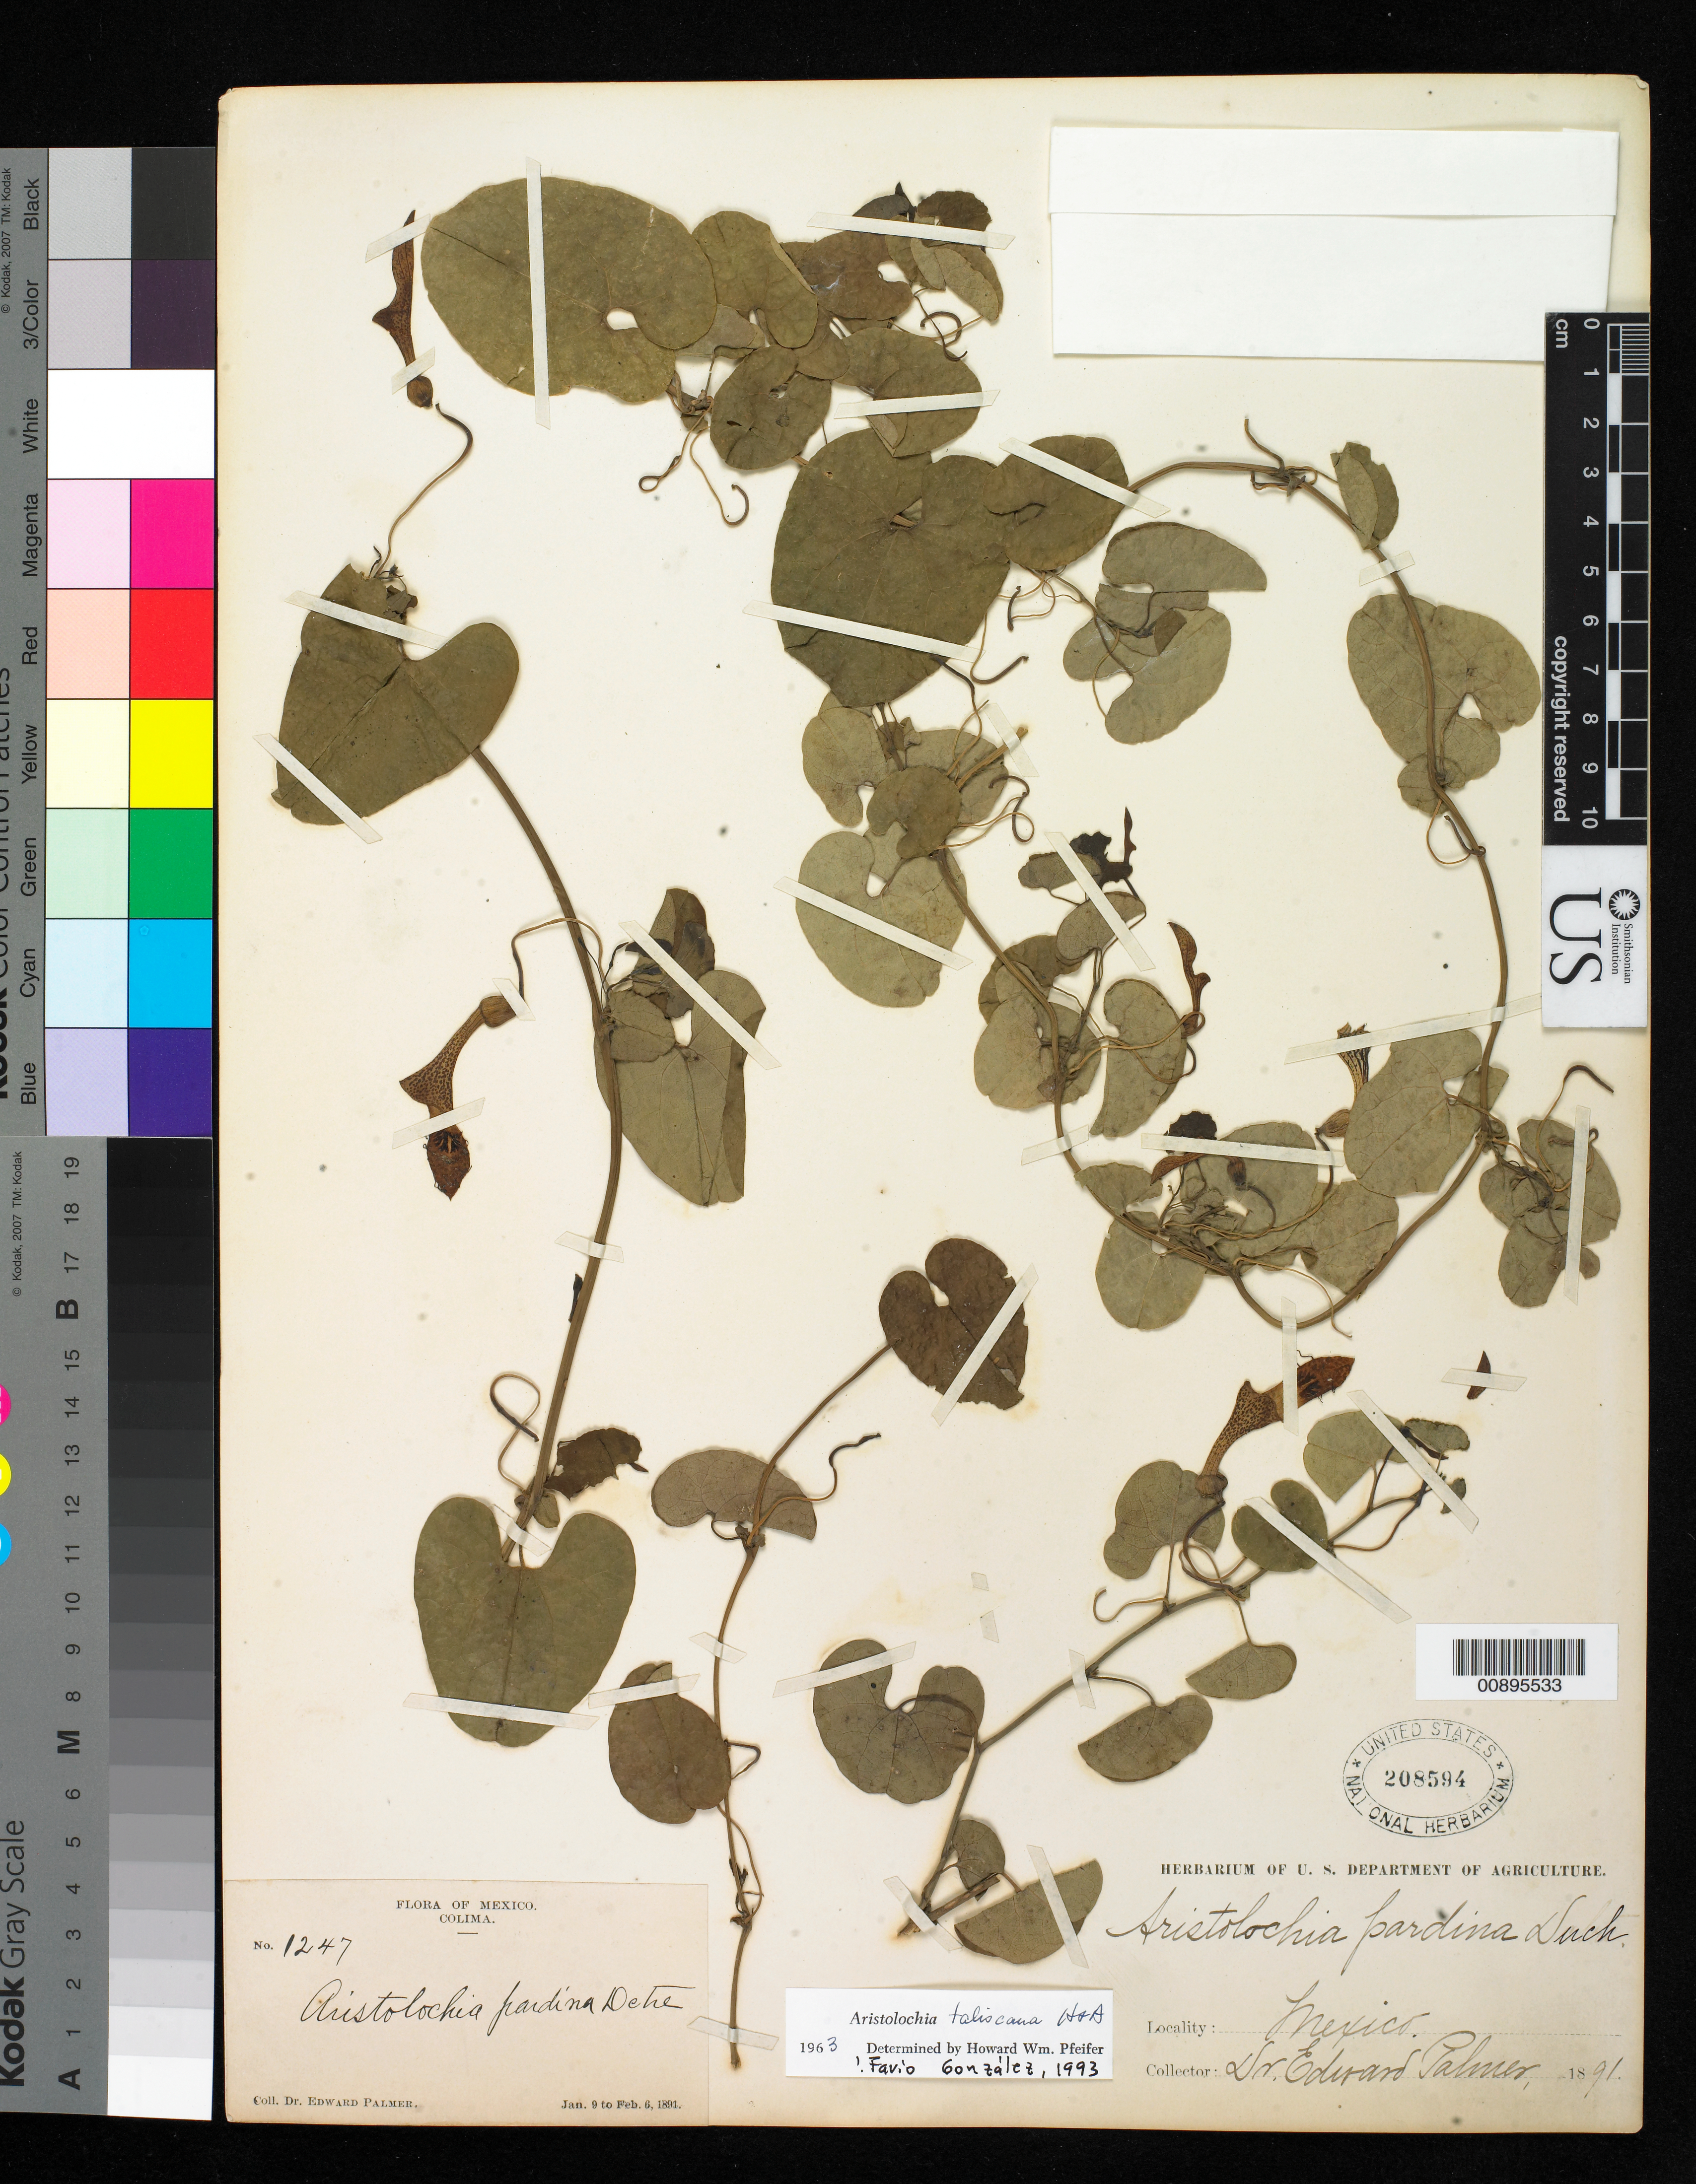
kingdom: Plantae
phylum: Tracheophyta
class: Magnoliopsida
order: Piperales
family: Aristolochiaceae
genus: Aristolochia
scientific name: Aristolochia taliscana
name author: Hook. & Arn.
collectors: E. Palmer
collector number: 1247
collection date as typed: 09 Jan 1891 to 06 Feb 1891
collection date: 1891-01-09/1891-02-06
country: Mexico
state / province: Colima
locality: Colima.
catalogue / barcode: US 208594